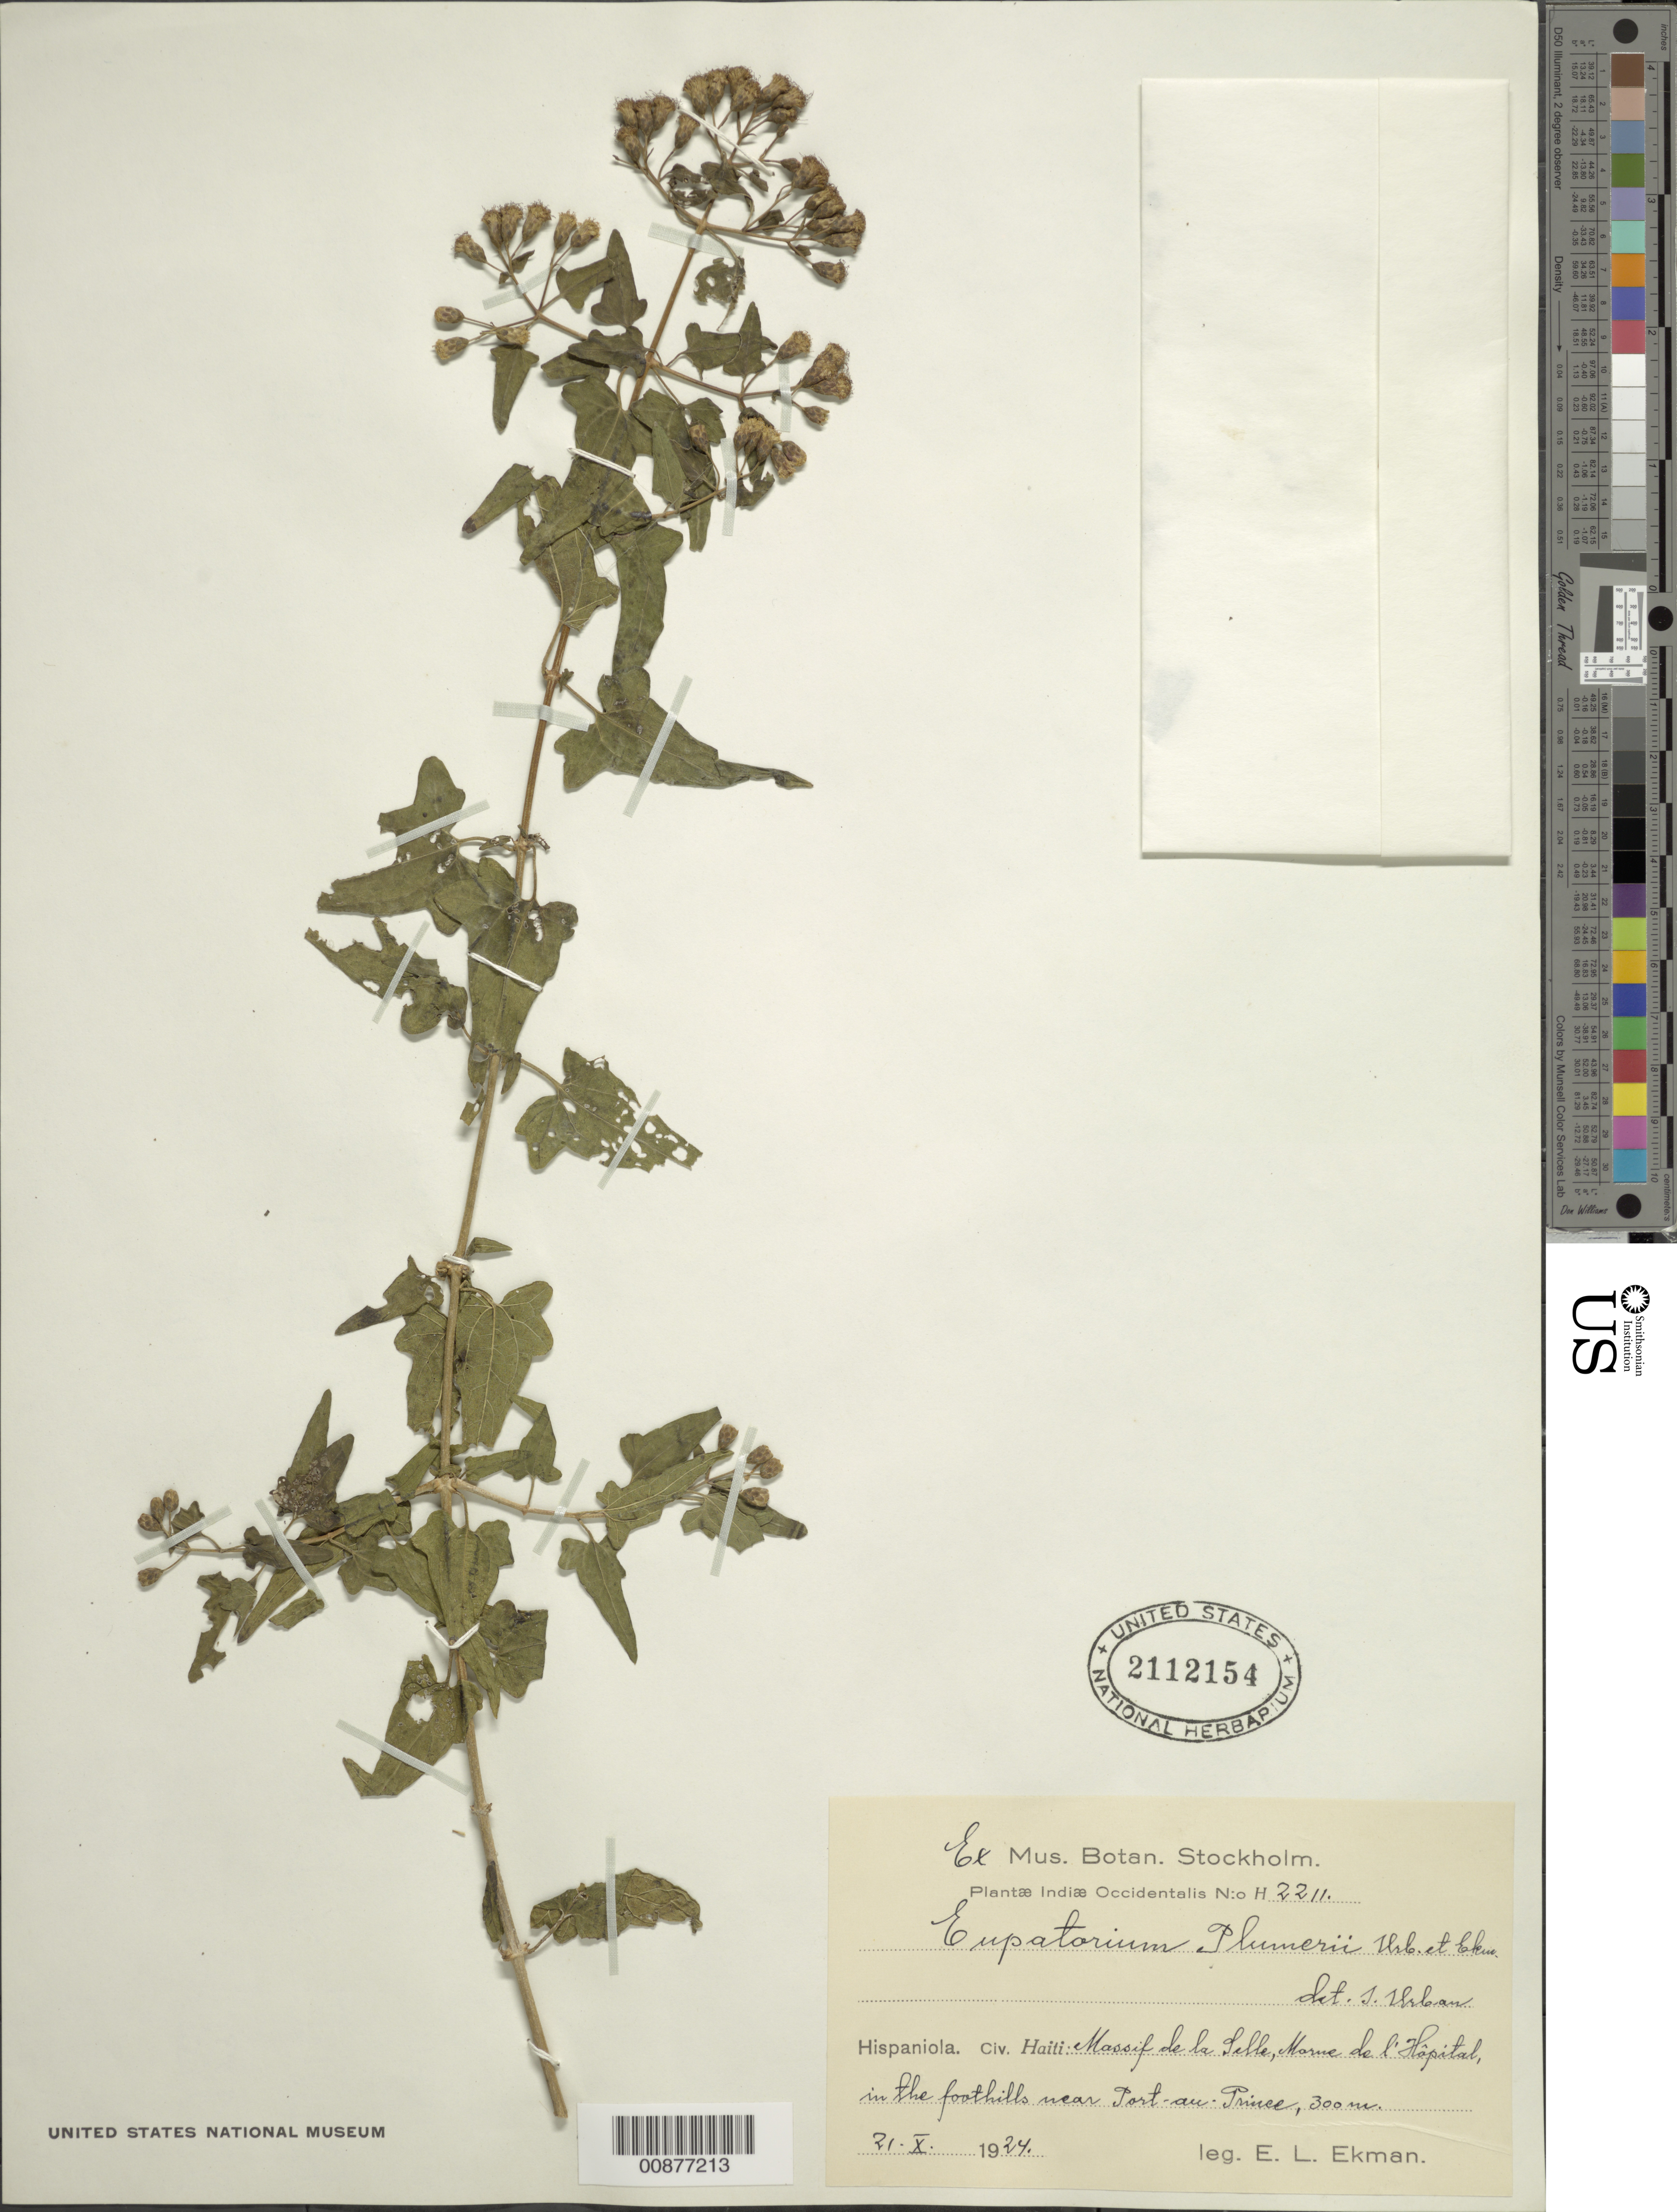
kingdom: Plantae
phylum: Tracheophyta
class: Magnoliopsida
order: Asterales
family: Asteraceae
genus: Osmiopsis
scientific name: Osmiopsis plumerii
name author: (Urb. & Ekman) R.M. King & H. Rob.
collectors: E. L. Ekman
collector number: H 2211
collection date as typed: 21 Oct 1924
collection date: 1924-10-21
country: Haiti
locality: Massif de la Pelle, Morne de l'Hôpital, foothills near Port-au-Prince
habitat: Foothills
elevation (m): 300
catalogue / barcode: US 2112154